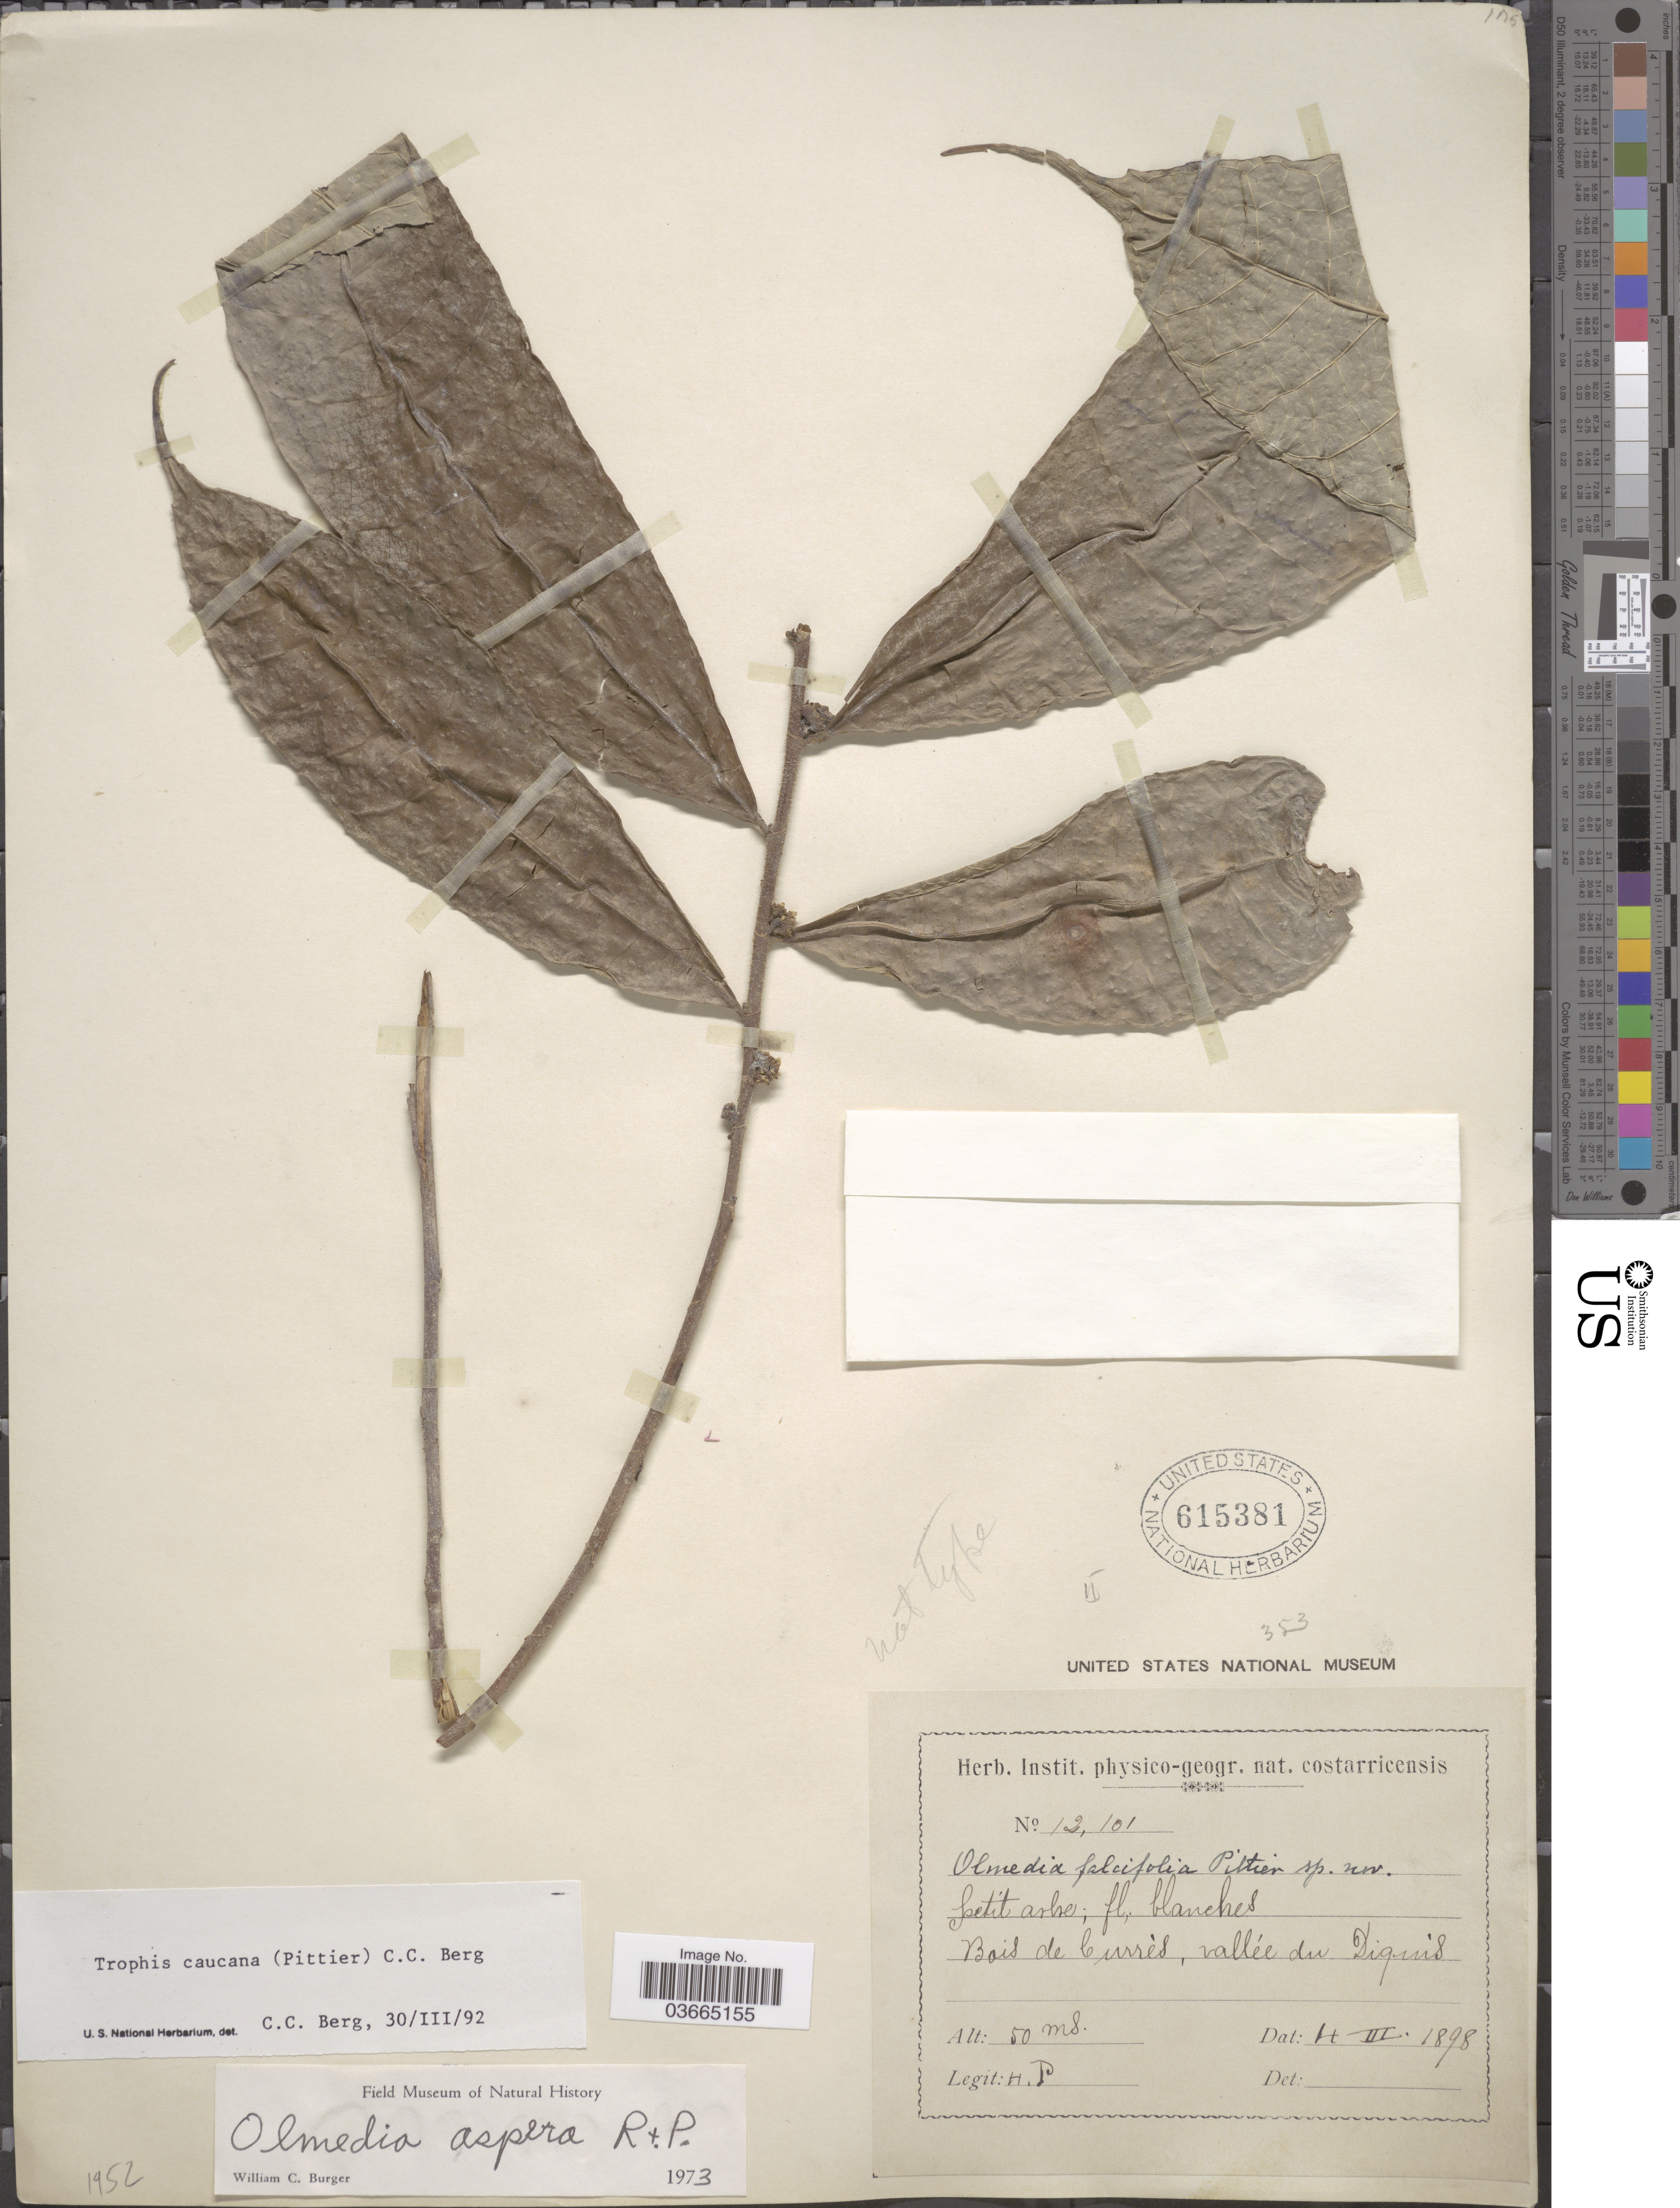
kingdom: Plantae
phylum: Tracheophyta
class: Magnoliopsida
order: Rosales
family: Moraceae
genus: Olmedia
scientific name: Olmedia aspera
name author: Ruiz & Pav.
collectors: H. P.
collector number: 12101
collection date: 1898-03-04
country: Costa Rica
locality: Bois de Currès, vallée du Diquis.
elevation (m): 50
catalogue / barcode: US 615381